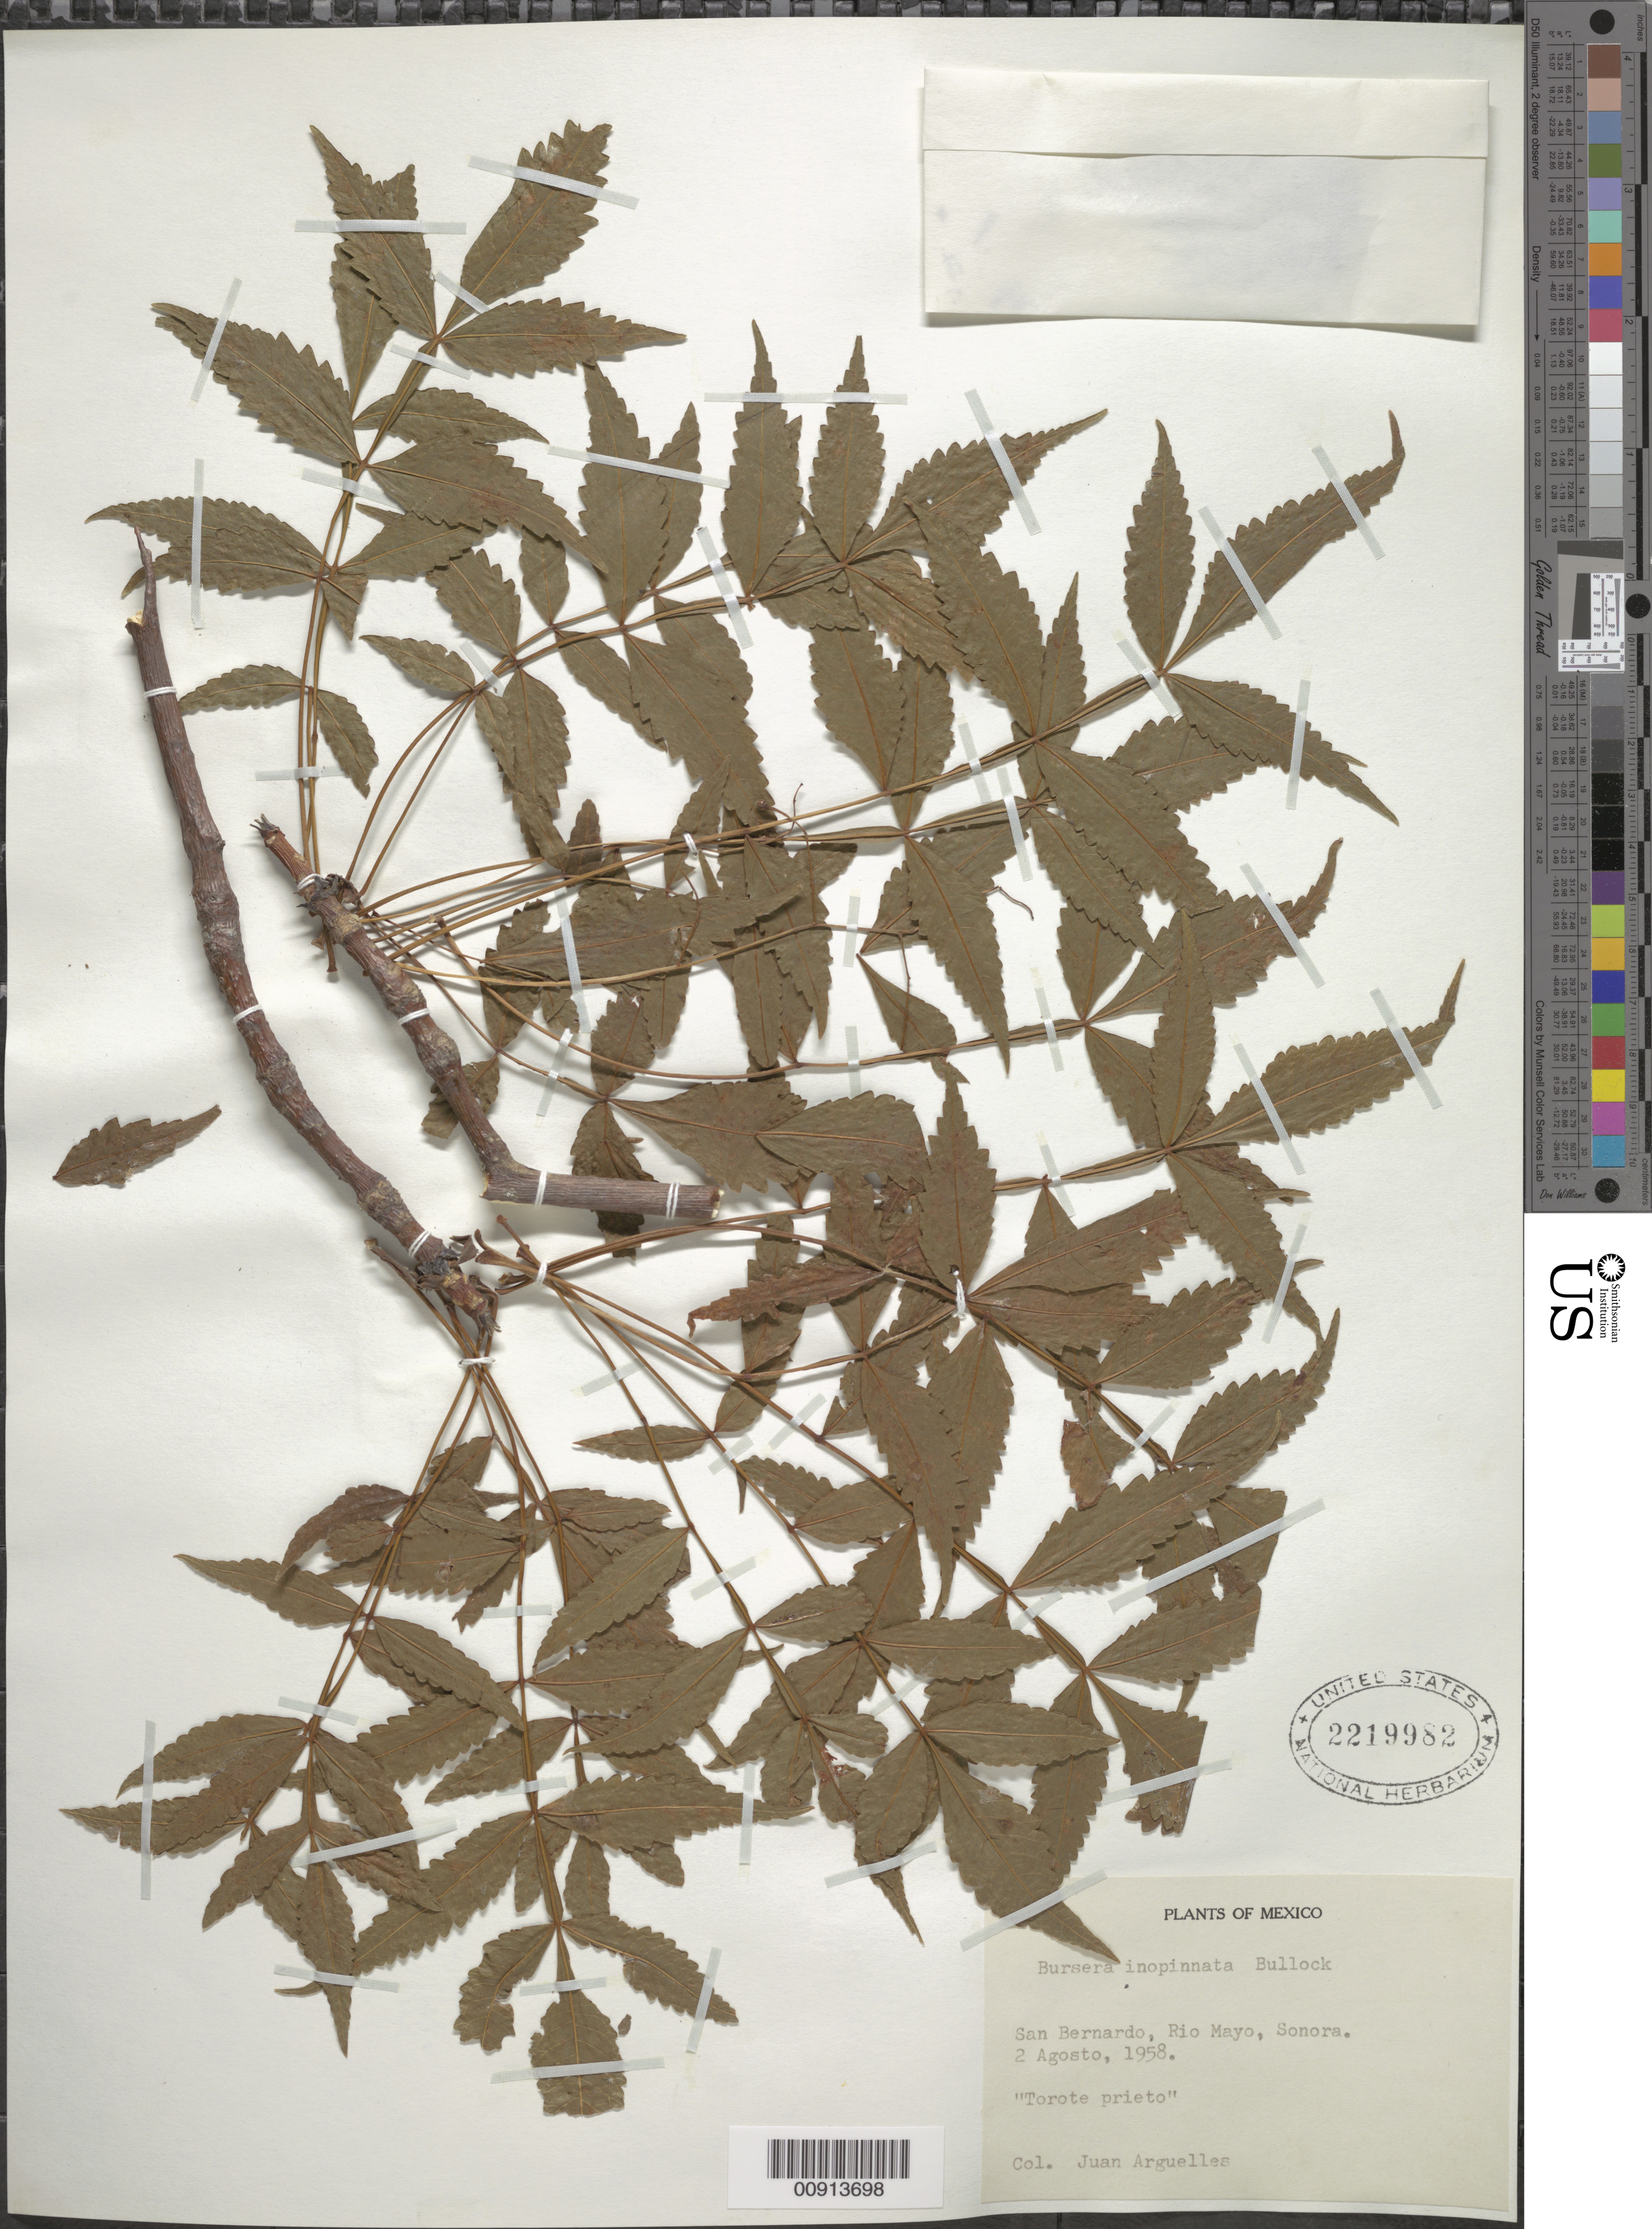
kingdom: Plantae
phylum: Tracheophyta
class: Magnoliopsida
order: Sapindales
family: Burseraceae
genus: Bursera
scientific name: Bursera inopinata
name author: Bullock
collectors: J. Arguelles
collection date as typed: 02 Aug 1958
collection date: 1958-08-02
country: Mexico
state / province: Sonora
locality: San Bernardo, Río Mayo, Sonora.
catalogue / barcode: US 2219982